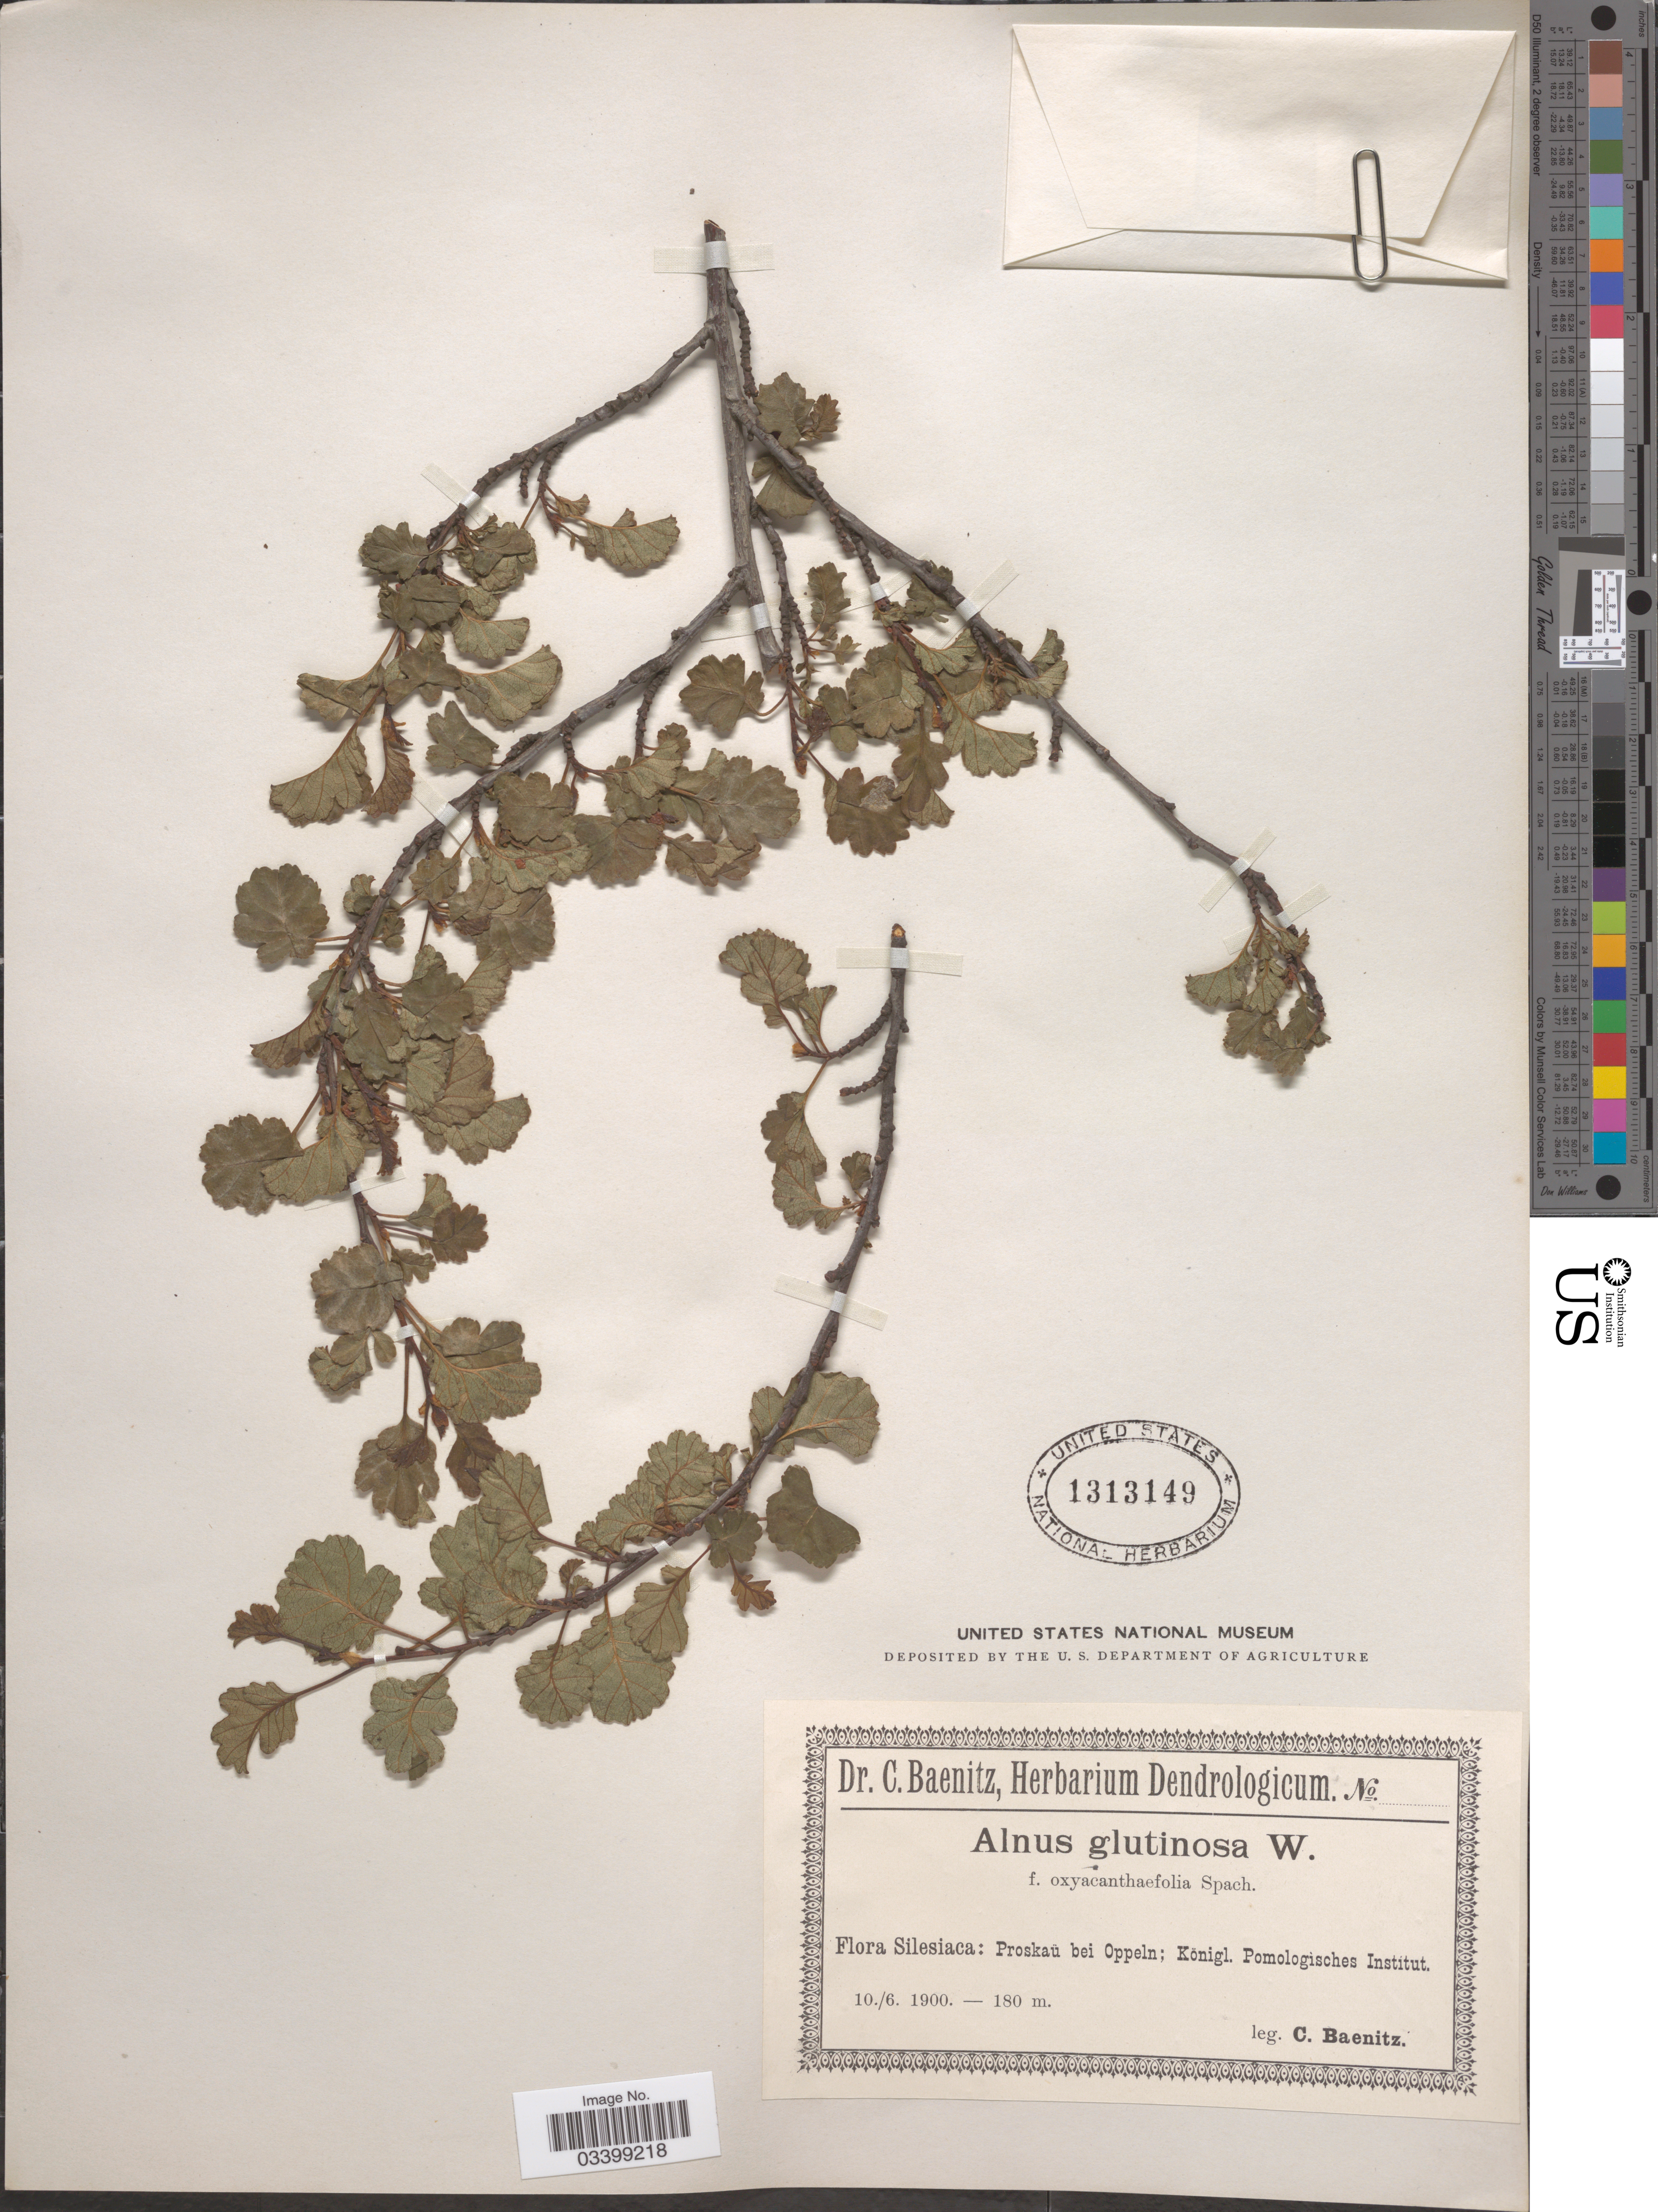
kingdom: Plantae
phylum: Tracheophyta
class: Magnoliopsida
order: Fagales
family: Betulaceae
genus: Alnus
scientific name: Alnus glutinosa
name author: (L.) Gaertn.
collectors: C. G. Baenitz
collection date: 1900-06-10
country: Poland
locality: Silesiaca: Proskaü bei Oppeln; Königl. Pomologisches Institut.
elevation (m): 180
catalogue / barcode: US 1313149